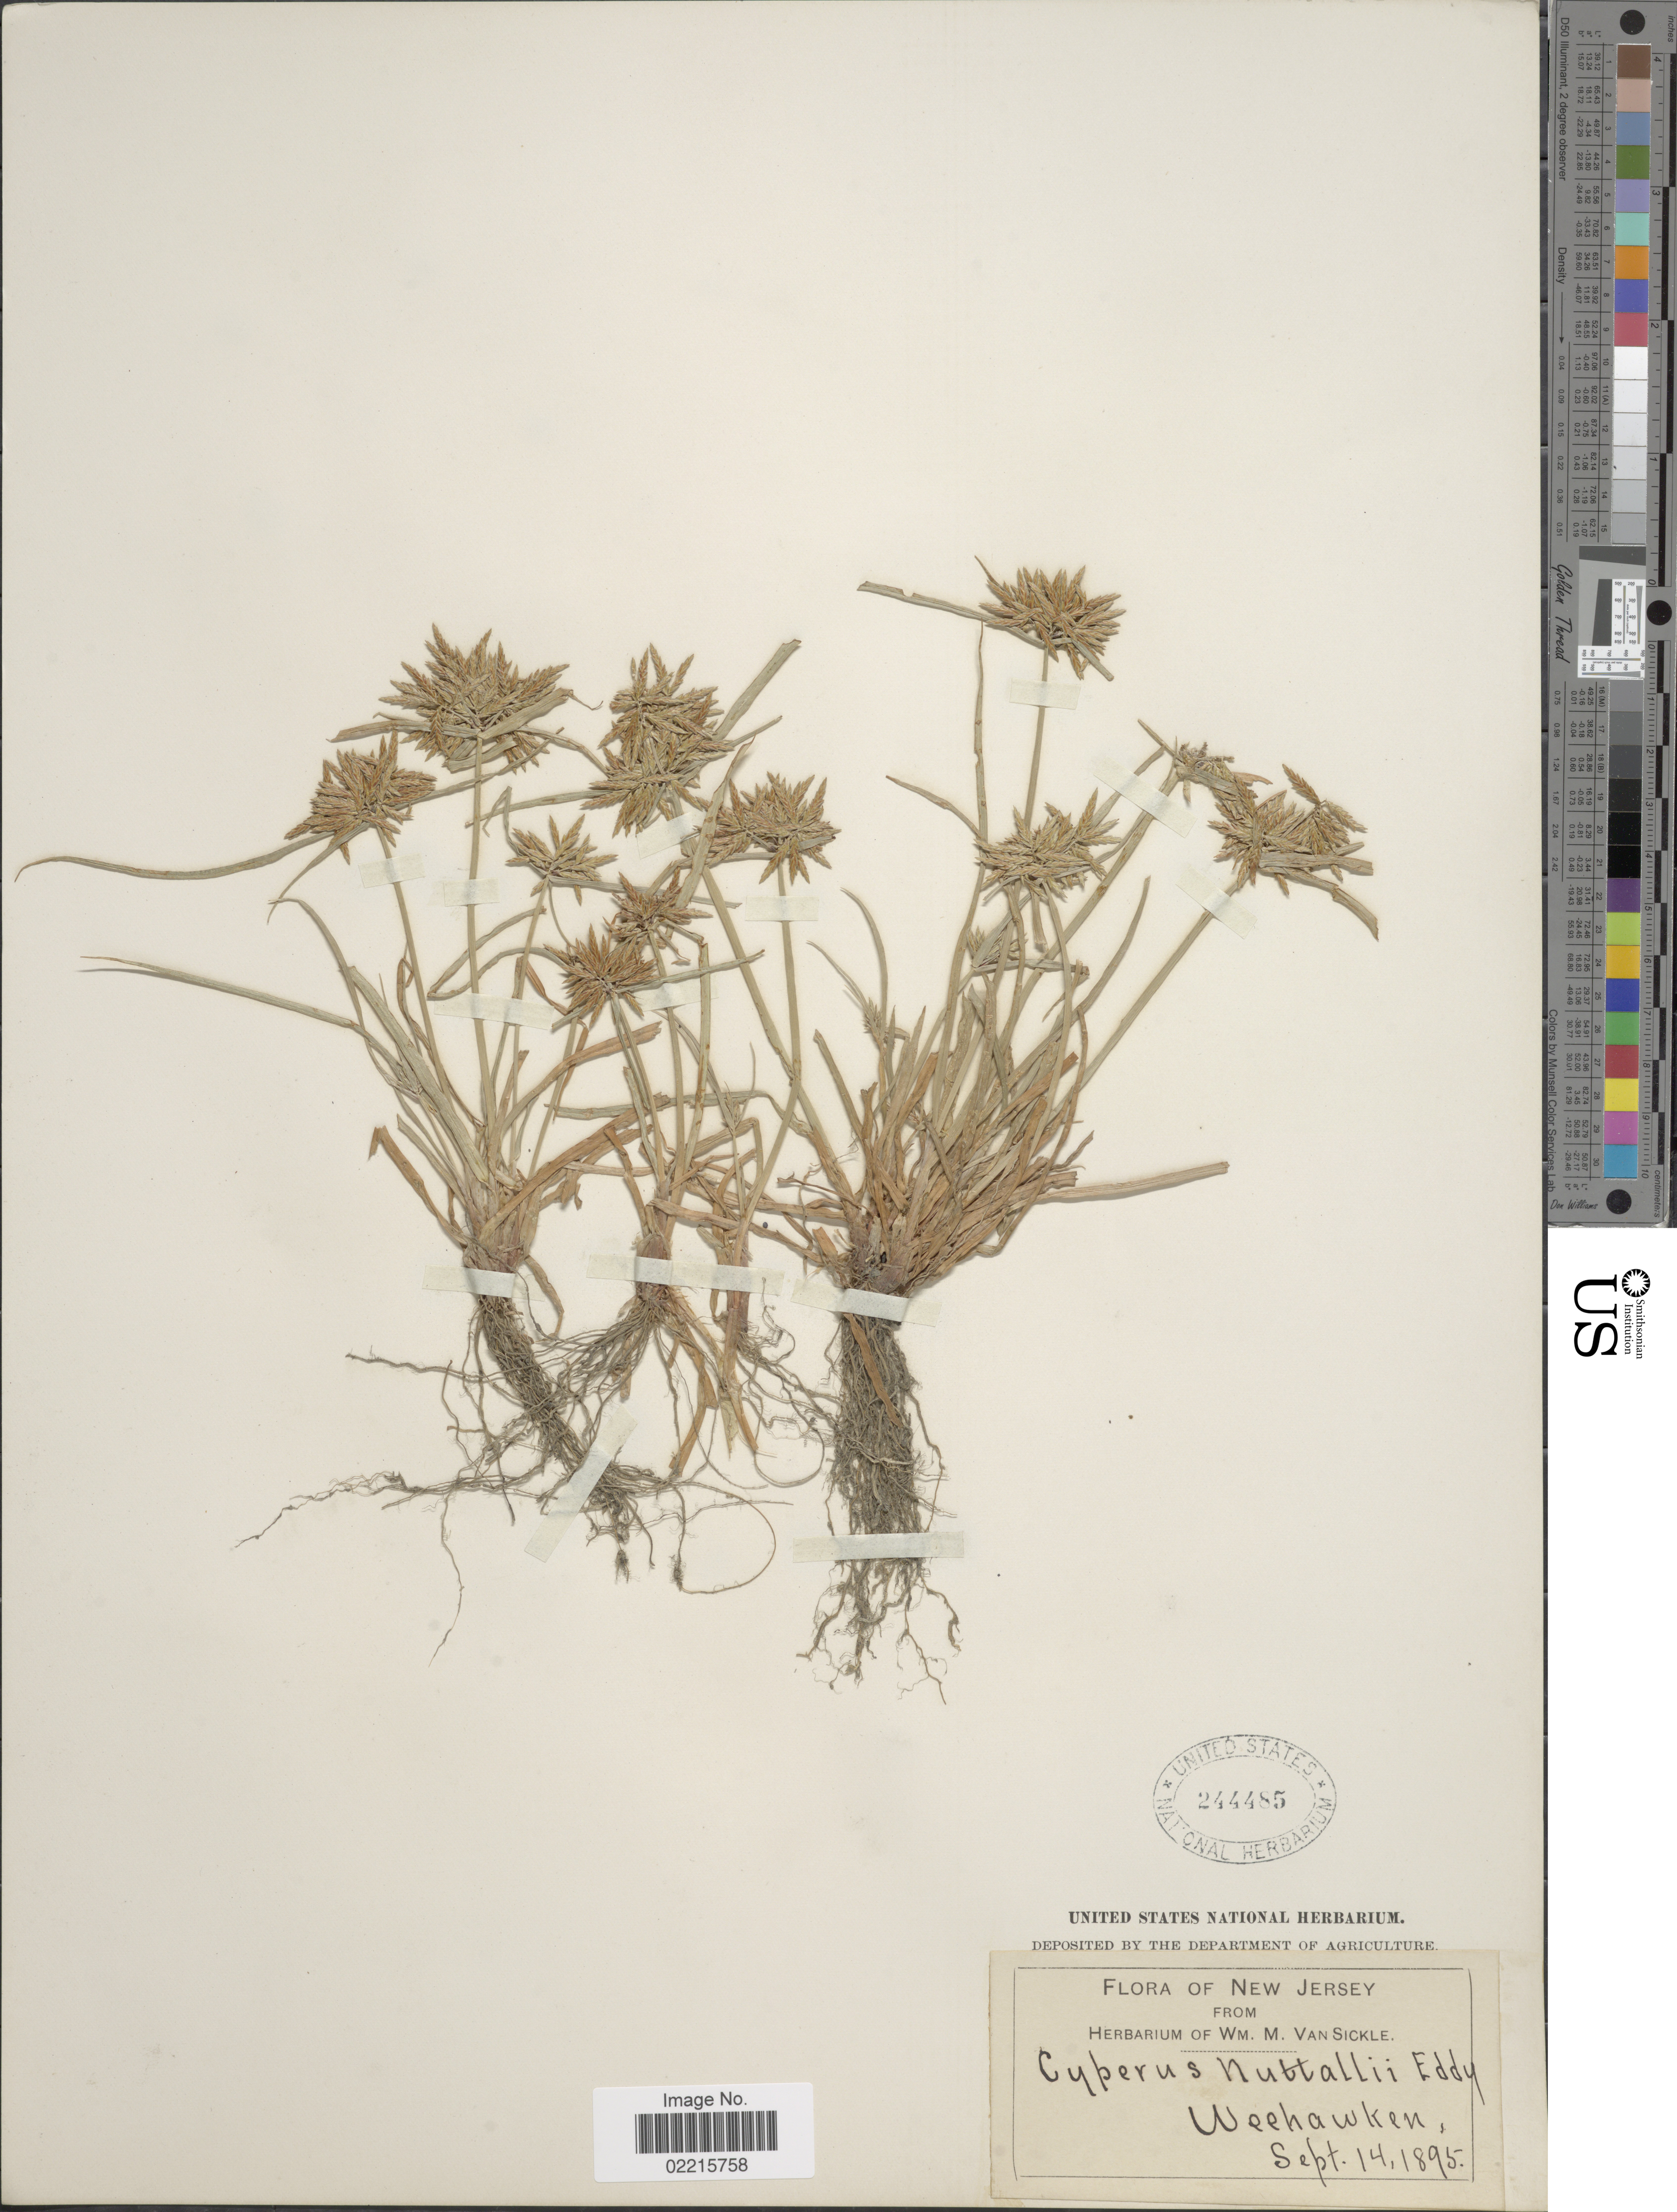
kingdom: Plantae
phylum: Tracheophyta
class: Liliopsida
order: Poales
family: Cyperaceae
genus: Cyperus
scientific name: Cyperus filicinus Vahl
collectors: W. M. Van Sickle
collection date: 1895-09-14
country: United States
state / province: New Jersey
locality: Weehawken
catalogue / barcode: US 244485